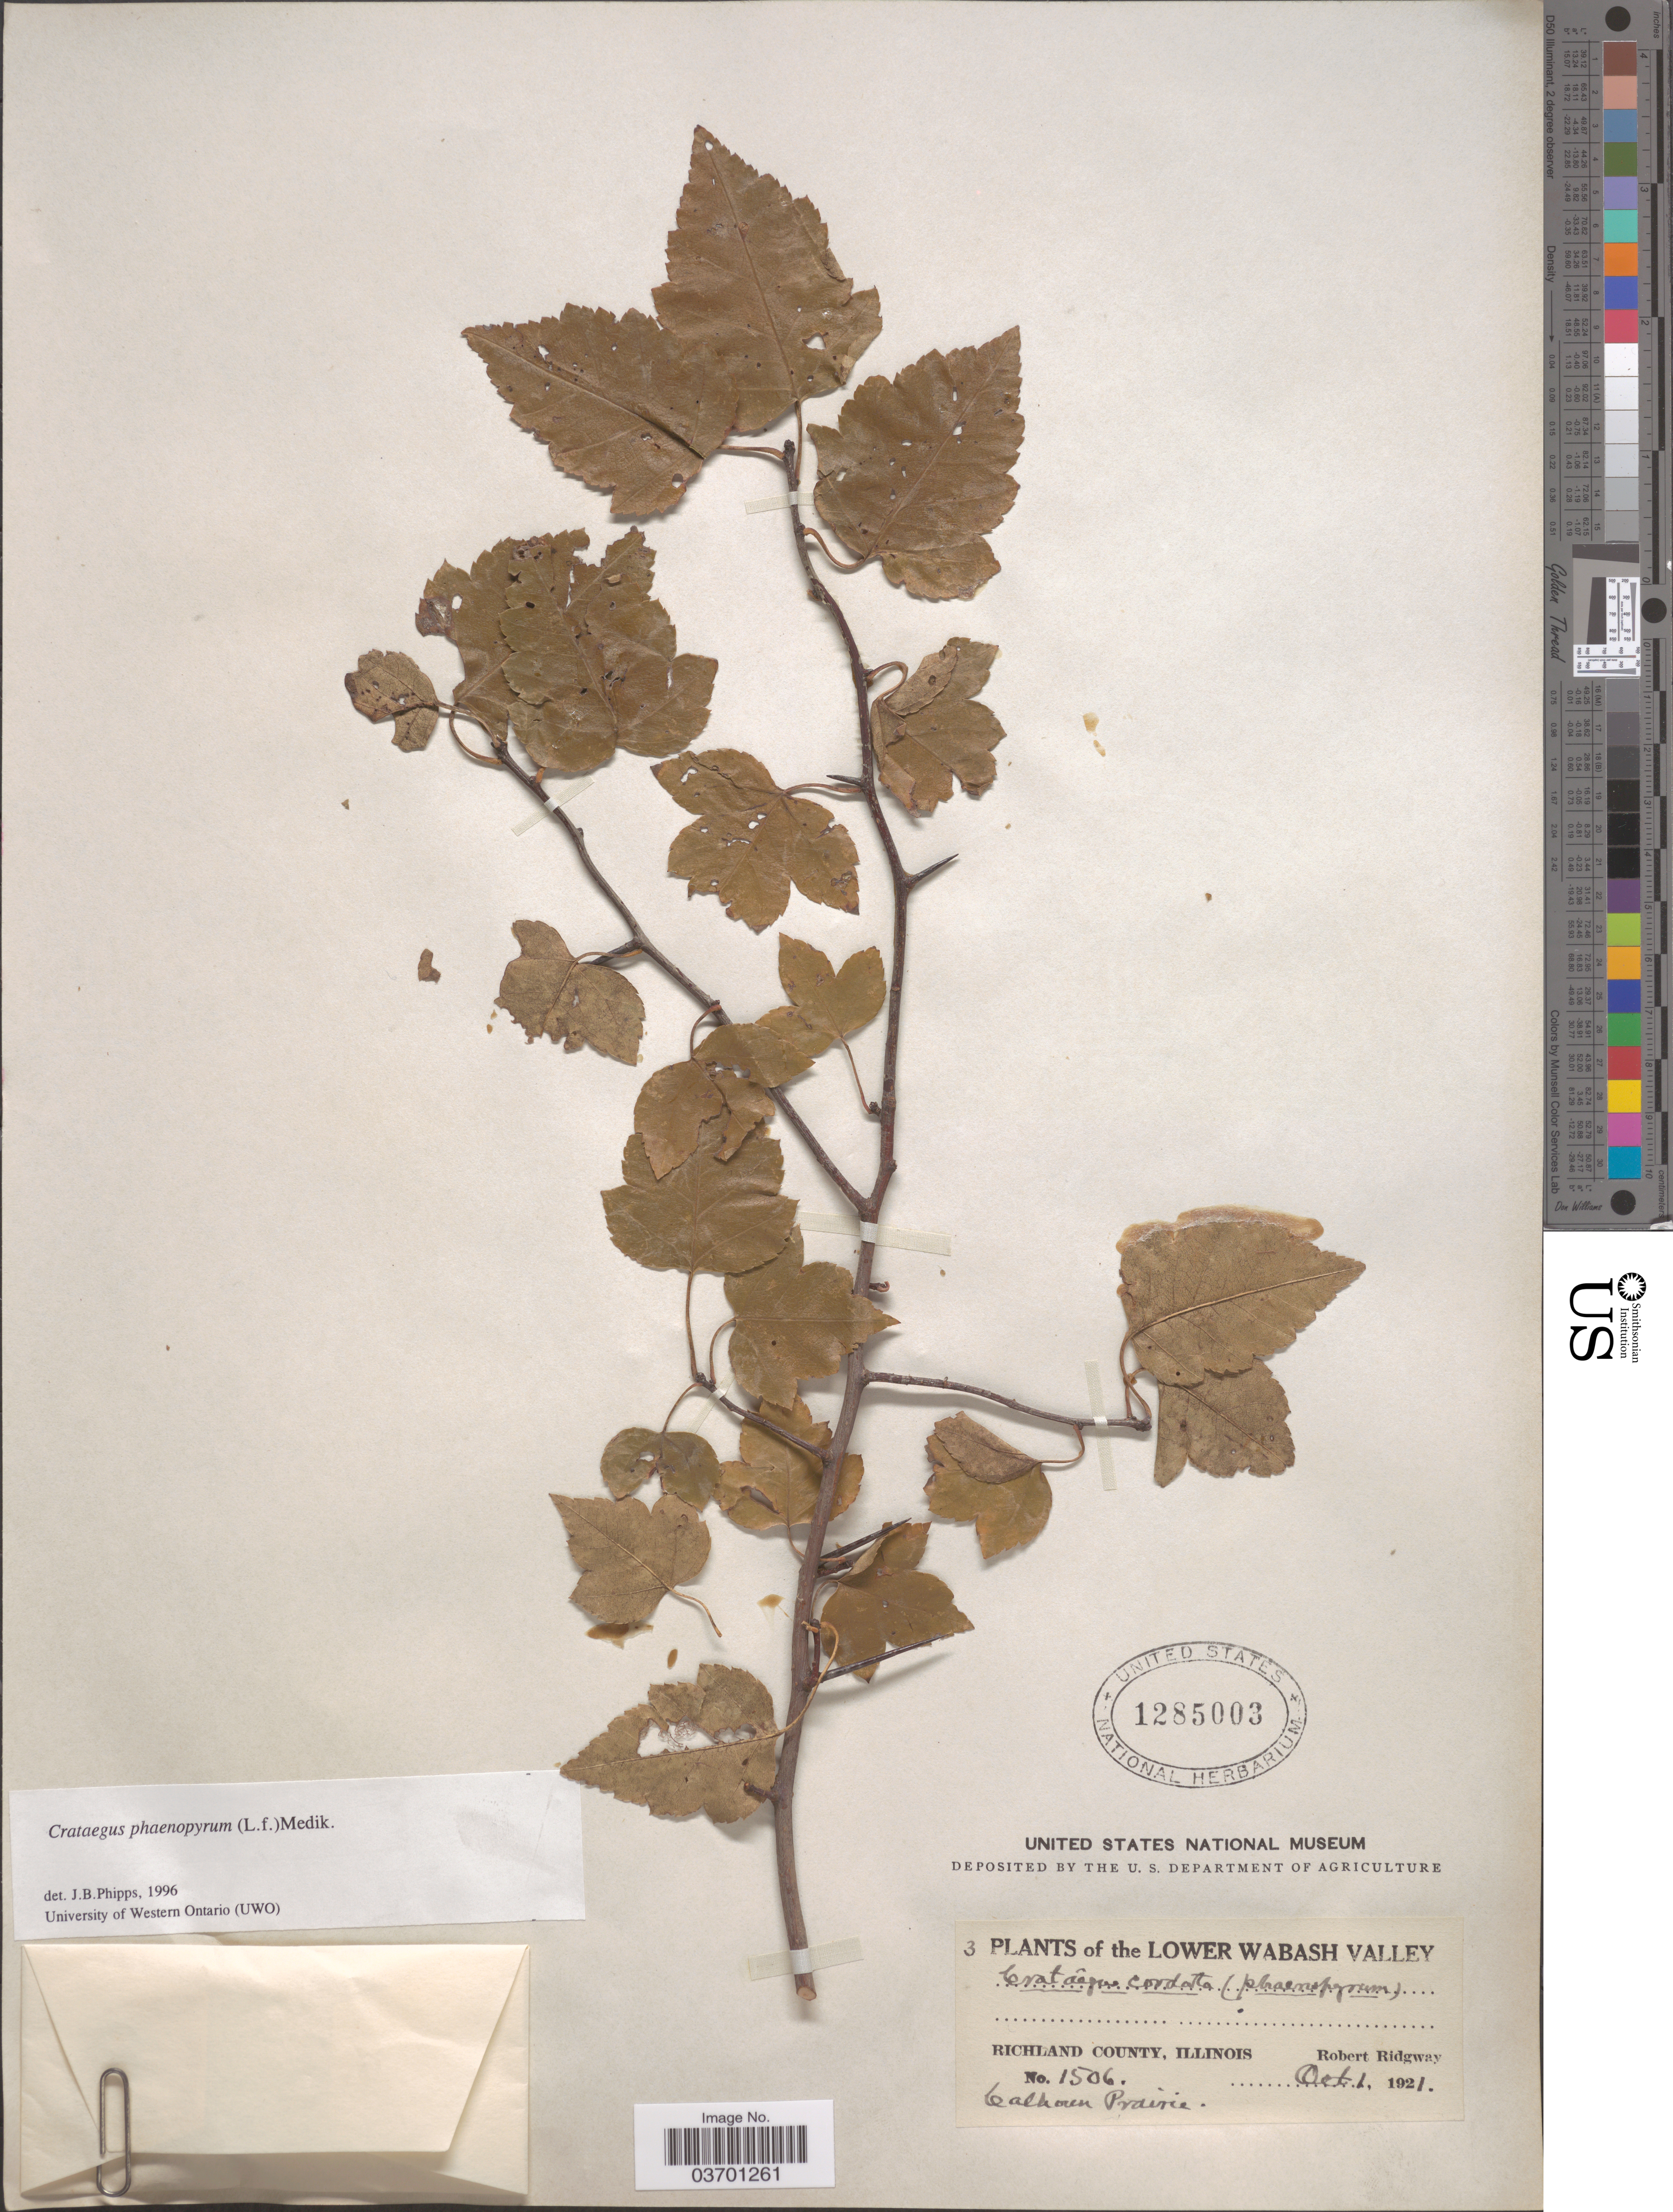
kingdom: Plantae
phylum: Tracheophyta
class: Magnoliopsida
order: Rosales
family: Rosaceae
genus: Crataegus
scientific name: Crataegus phaenopyrum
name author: (L. f.) Medik.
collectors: R. Ridgway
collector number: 1506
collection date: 1921-10-01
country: United States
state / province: Illinois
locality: The Lower Wabash Valley. Richland County. Calhoun Prairie.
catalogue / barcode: US 1285003